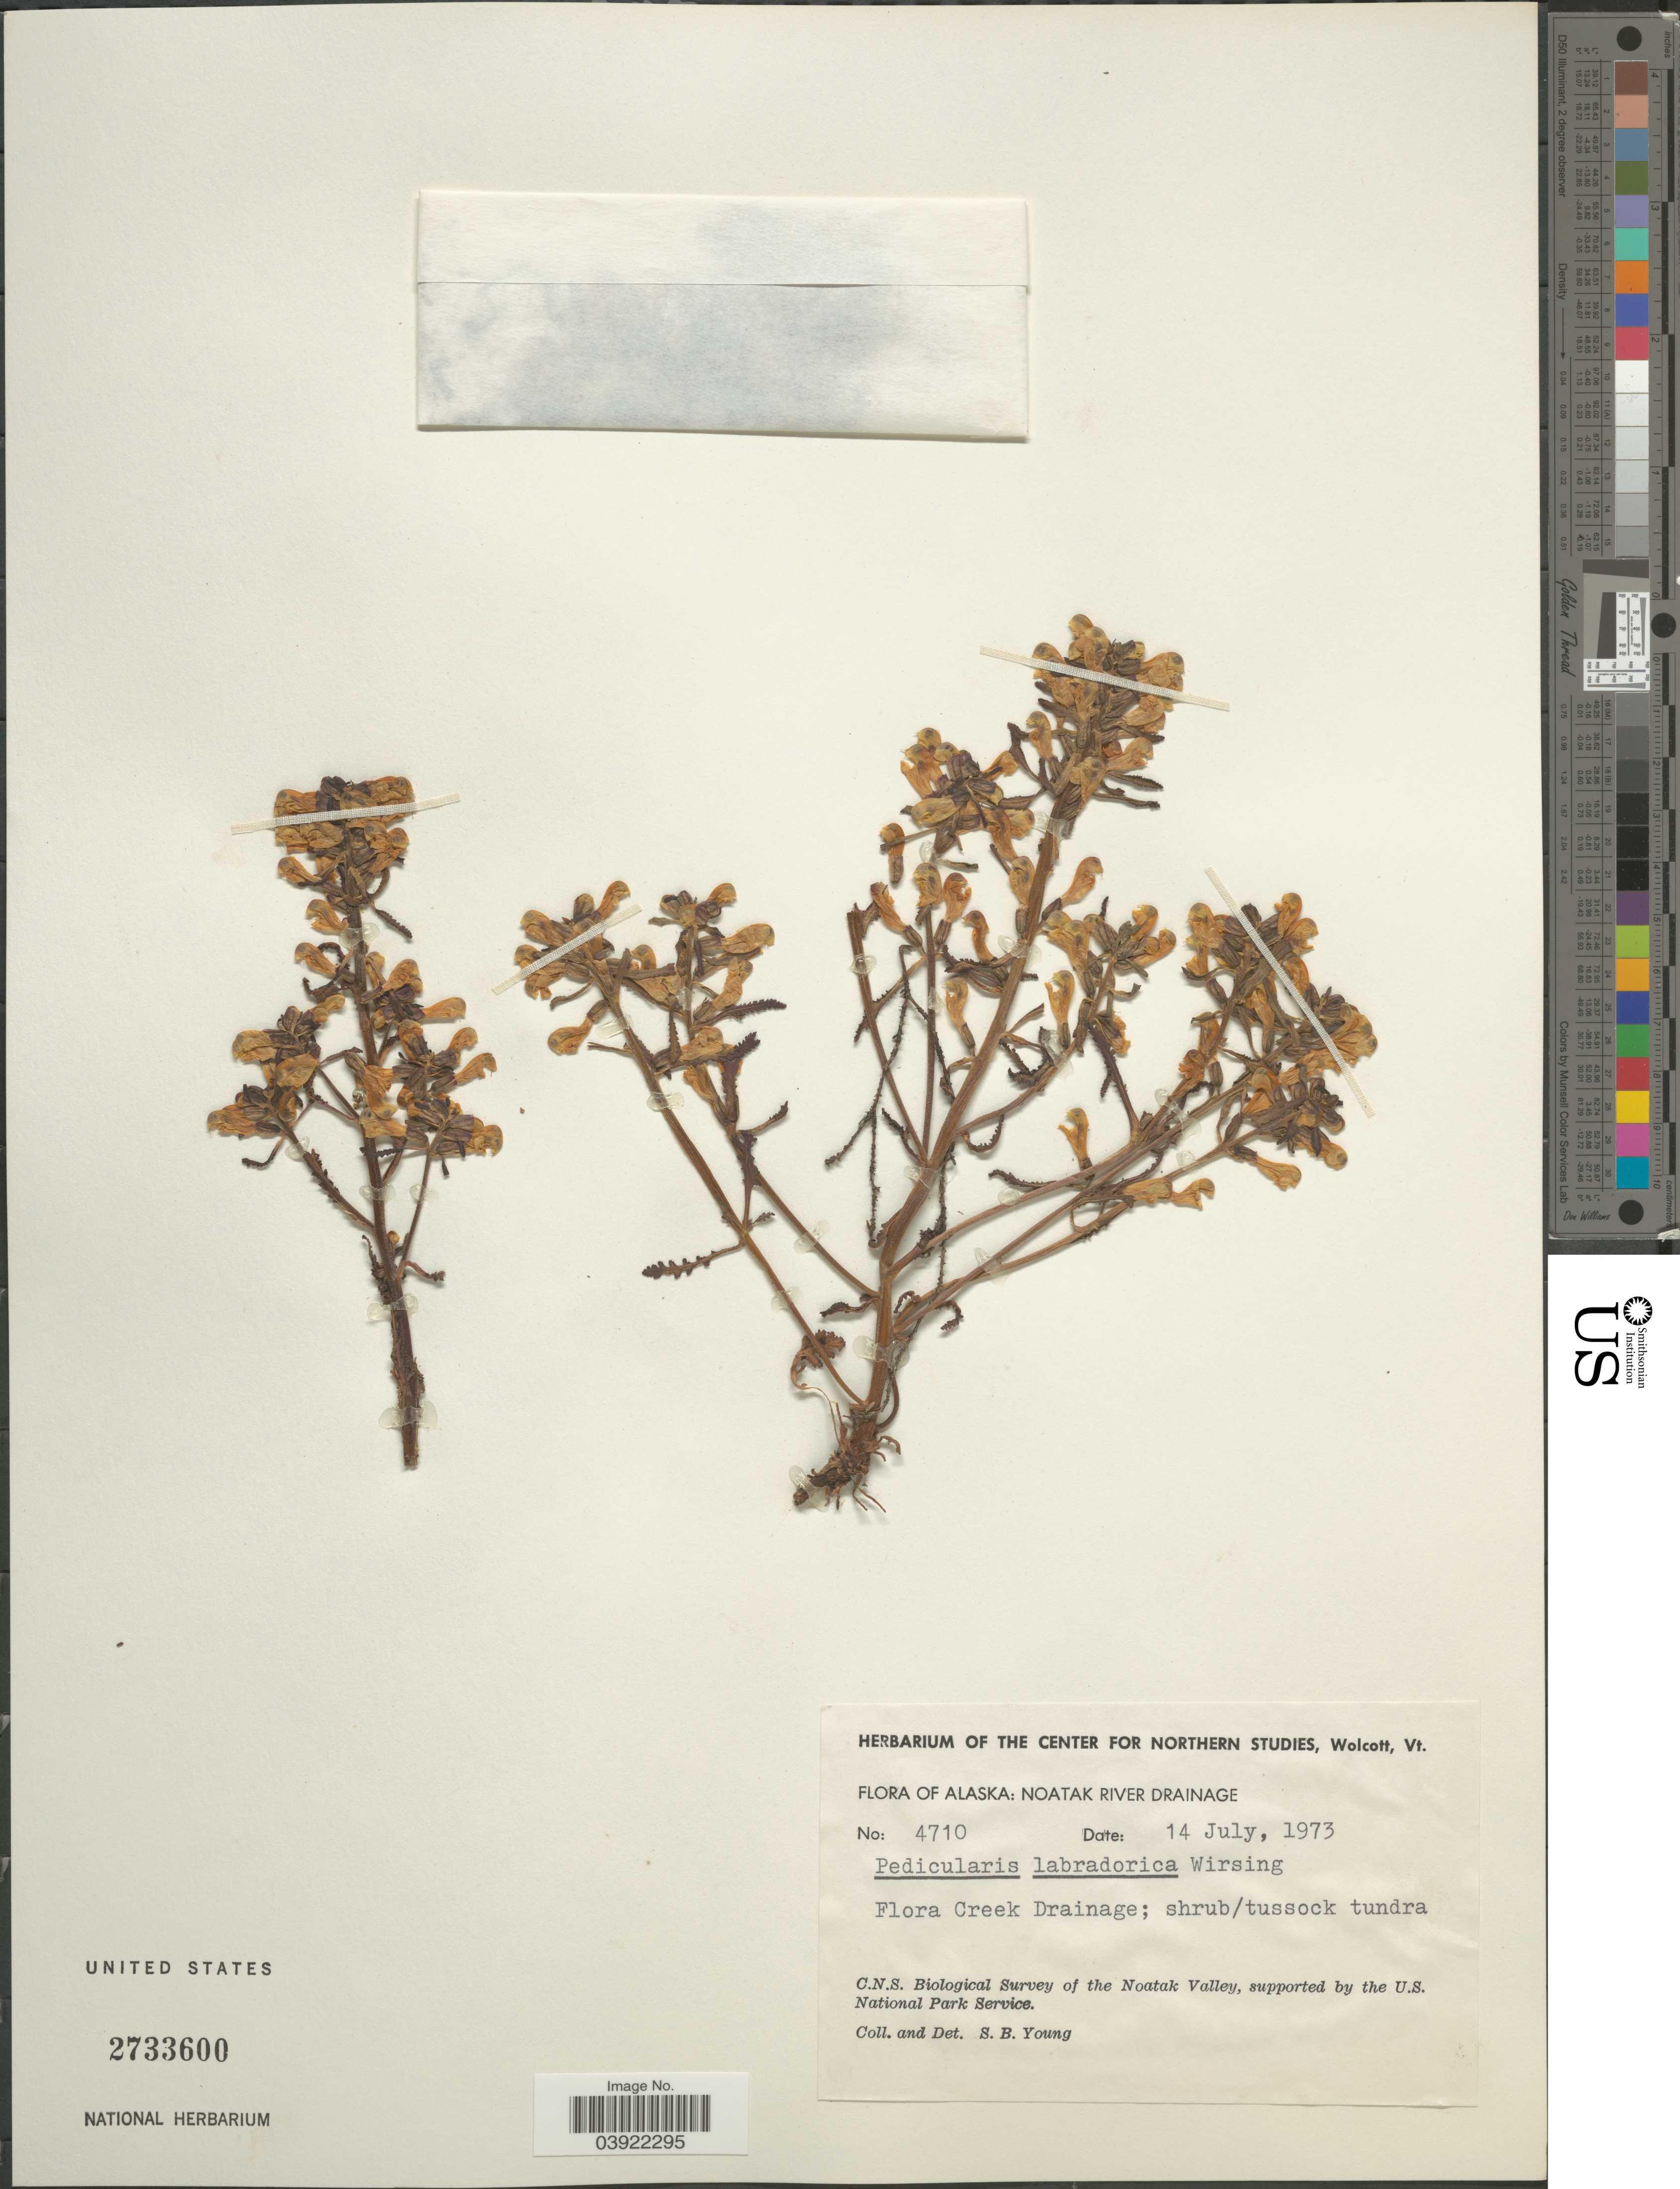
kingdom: Plantae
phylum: Tracheophyta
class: Magnoliopsida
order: Lamiales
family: Orobanchaceae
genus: Pedicularis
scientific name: Pedicularis labradorica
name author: Wirsing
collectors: S. Young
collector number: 4710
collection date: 1973-07-14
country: United States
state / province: Alaska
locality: Noatak River Drainage. Flora Creek Drainage. The Noatak Valley.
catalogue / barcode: US 2733600